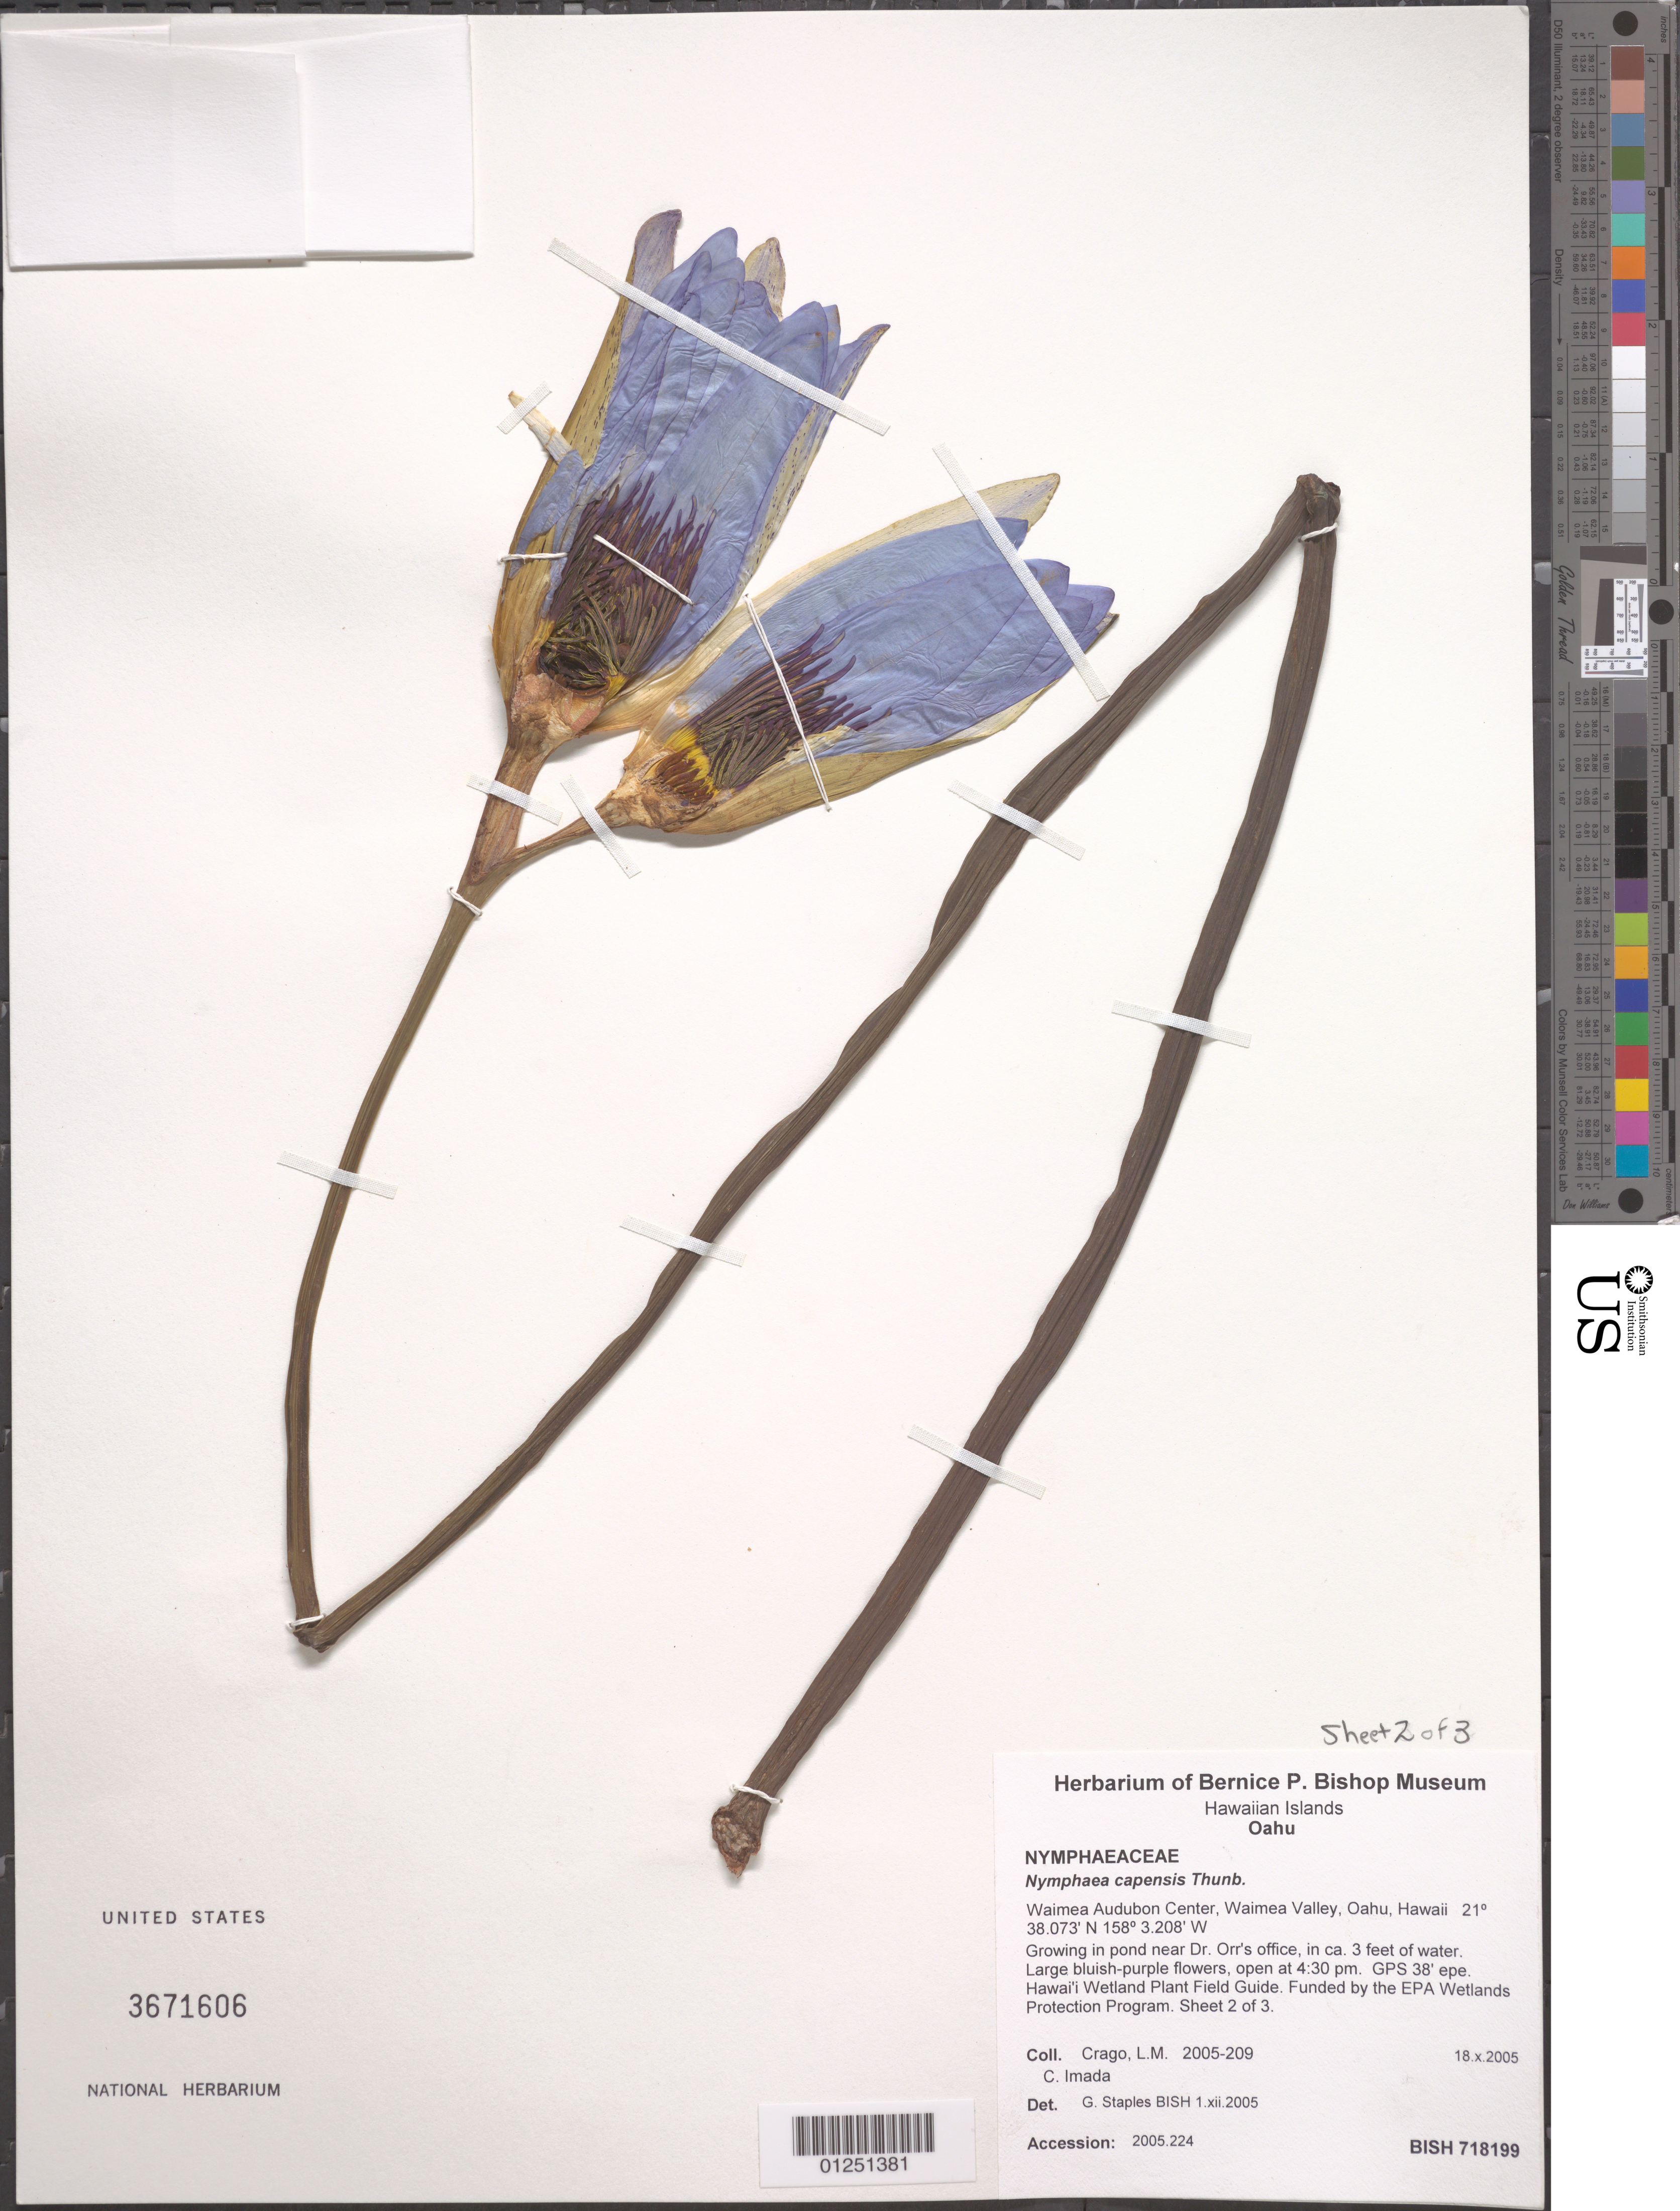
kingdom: Plantae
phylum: Tracheophyta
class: Magnoliopsida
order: Nymphaeales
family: Nymphaeaceae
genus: Nymphaea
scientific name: Nymphaea capensis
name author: Thunb.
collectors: L. Crago & C. Imada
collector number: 2005-209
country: United States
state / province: Hawaii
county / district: Honolulu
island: Oahu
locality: Wainea Audubon Center, Waimea Valley, in pond near Dr. Orr's office.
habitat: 3' of water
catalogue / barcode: US 3671606